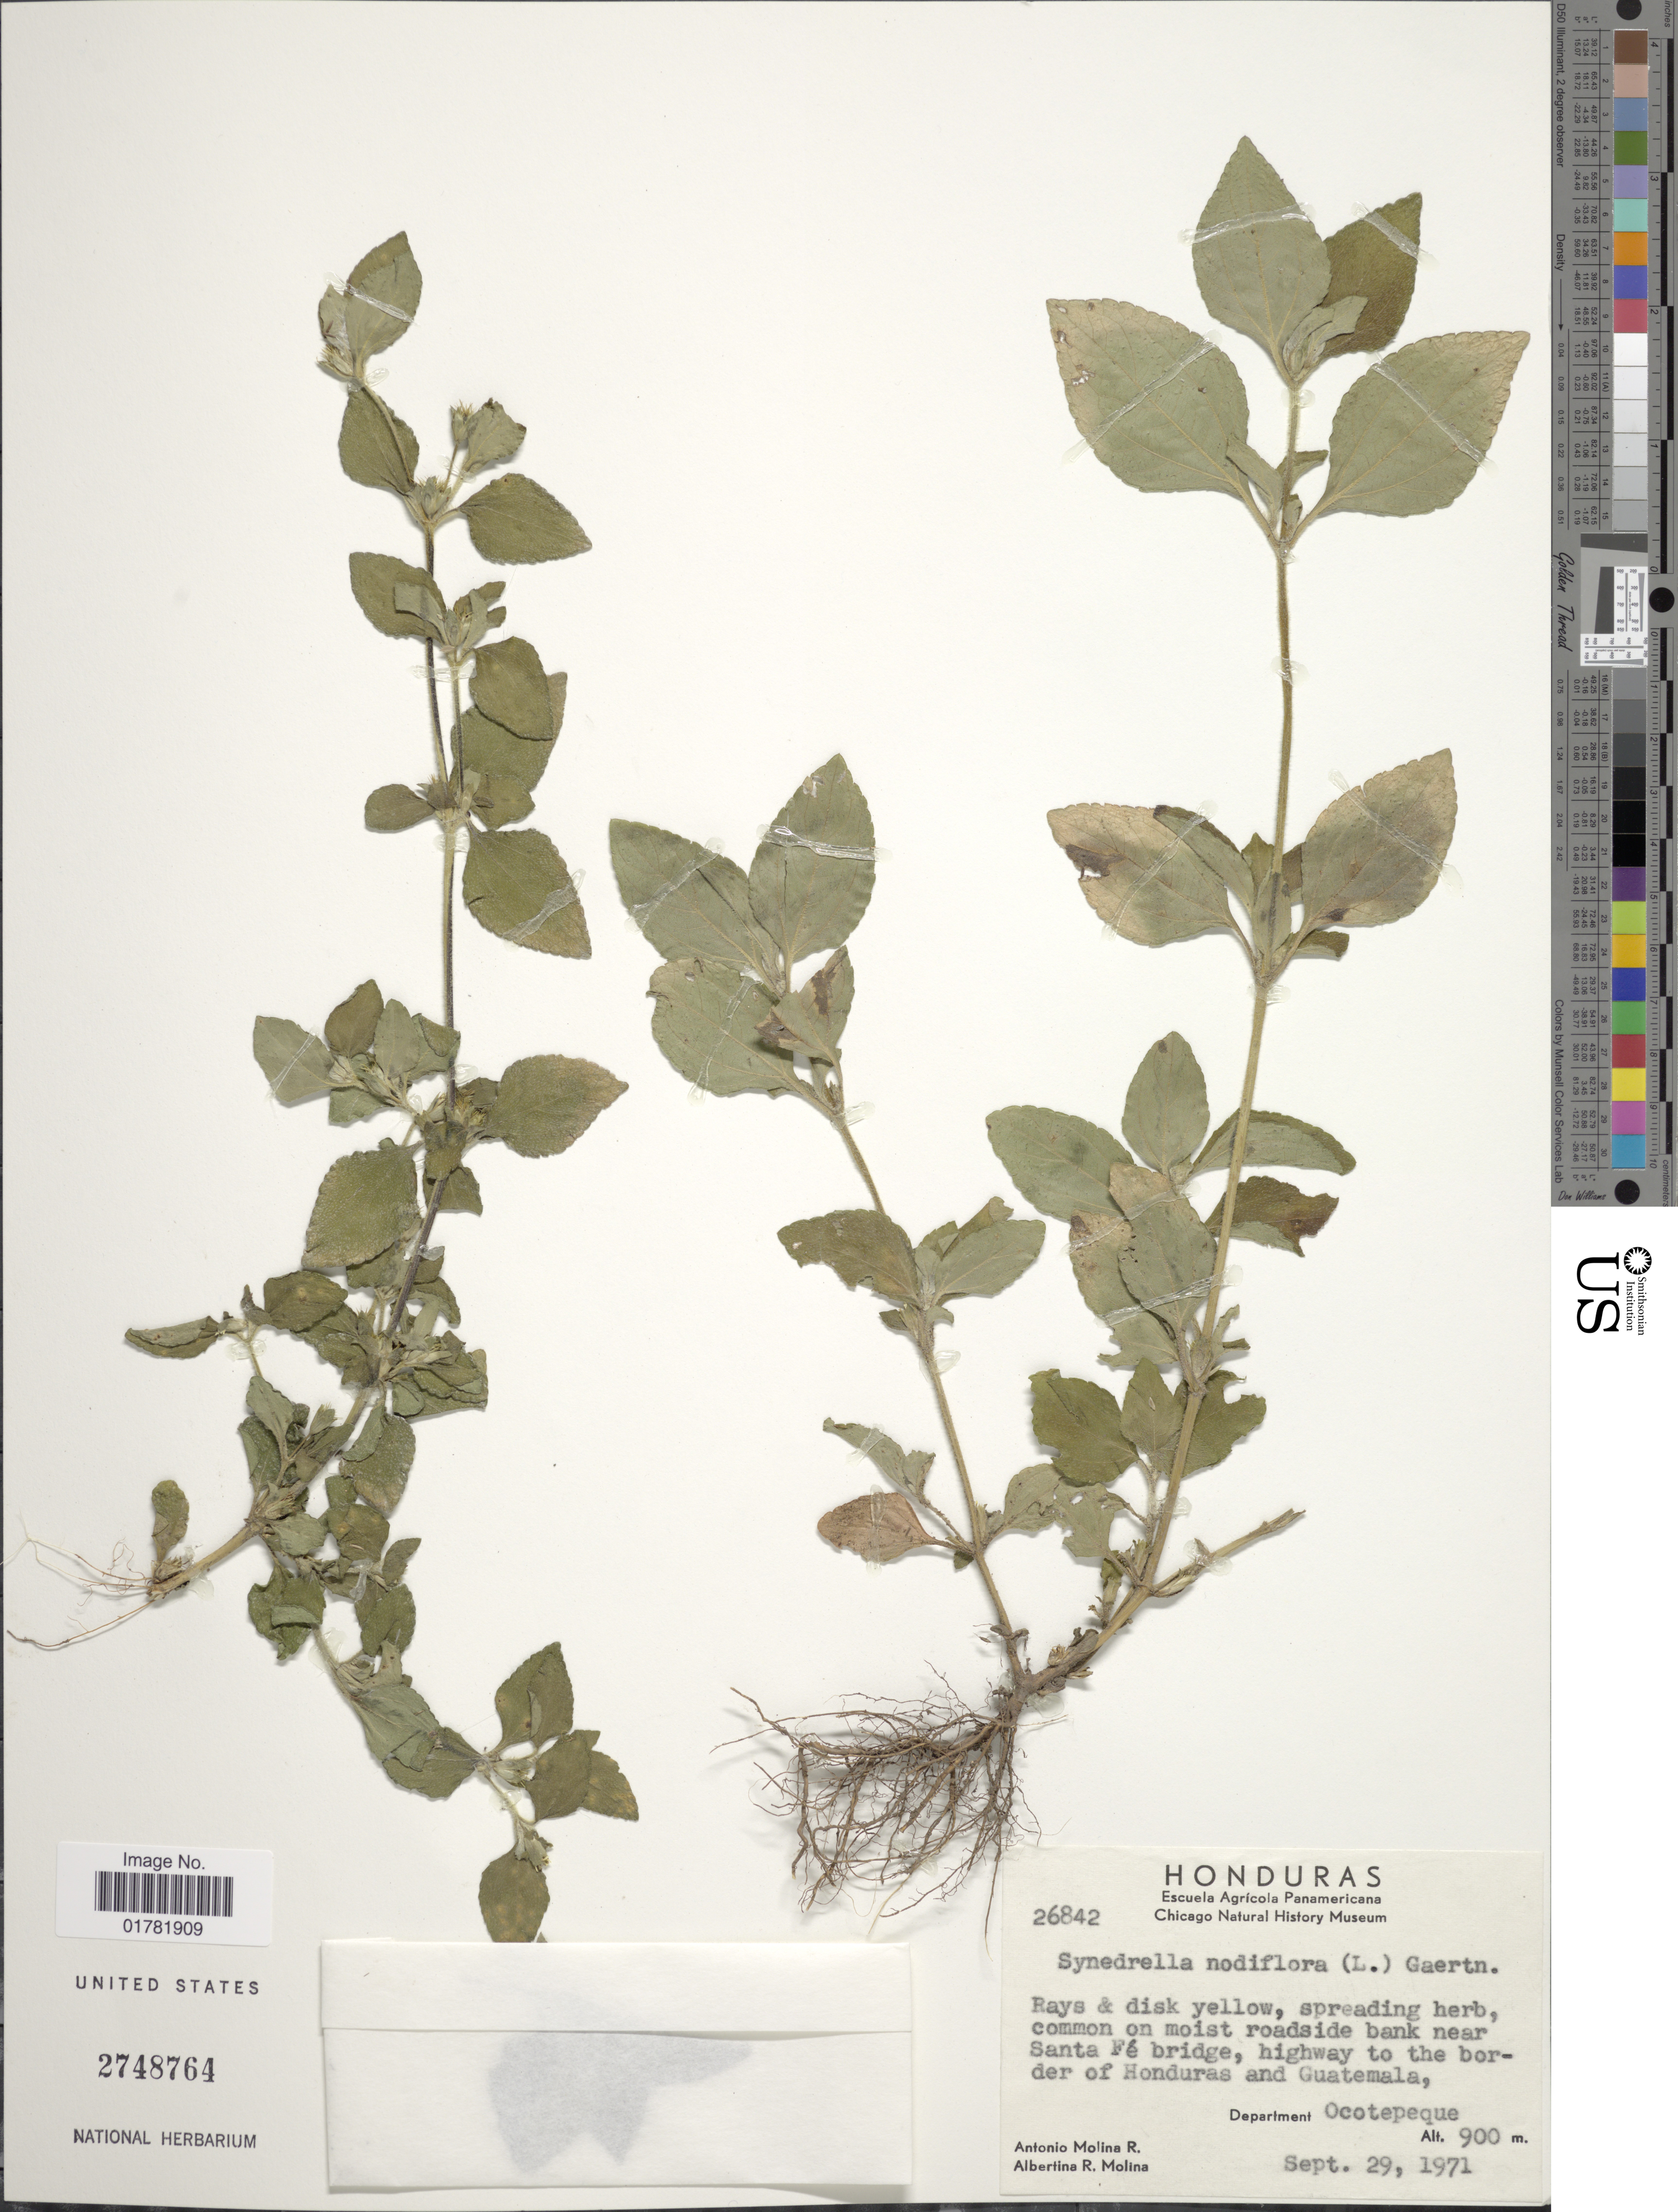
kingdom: Plantae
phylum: Tracheophyta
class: Magnoliopsida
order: Asterales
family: Asteraceae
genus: Synedrella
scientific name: Synedrella nodiflora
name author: (L.) Gaertn.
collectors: A. Molina R. & A. R. Molina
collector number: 26842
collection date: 1971-09-29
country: Honduras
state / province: Ocotepeque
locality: Commom on moist roadside bank near Santa Fé bridge, highway to the border of Honduras and Guatemala, Department Ocotepeque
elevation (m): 900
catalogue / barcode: US 2748764